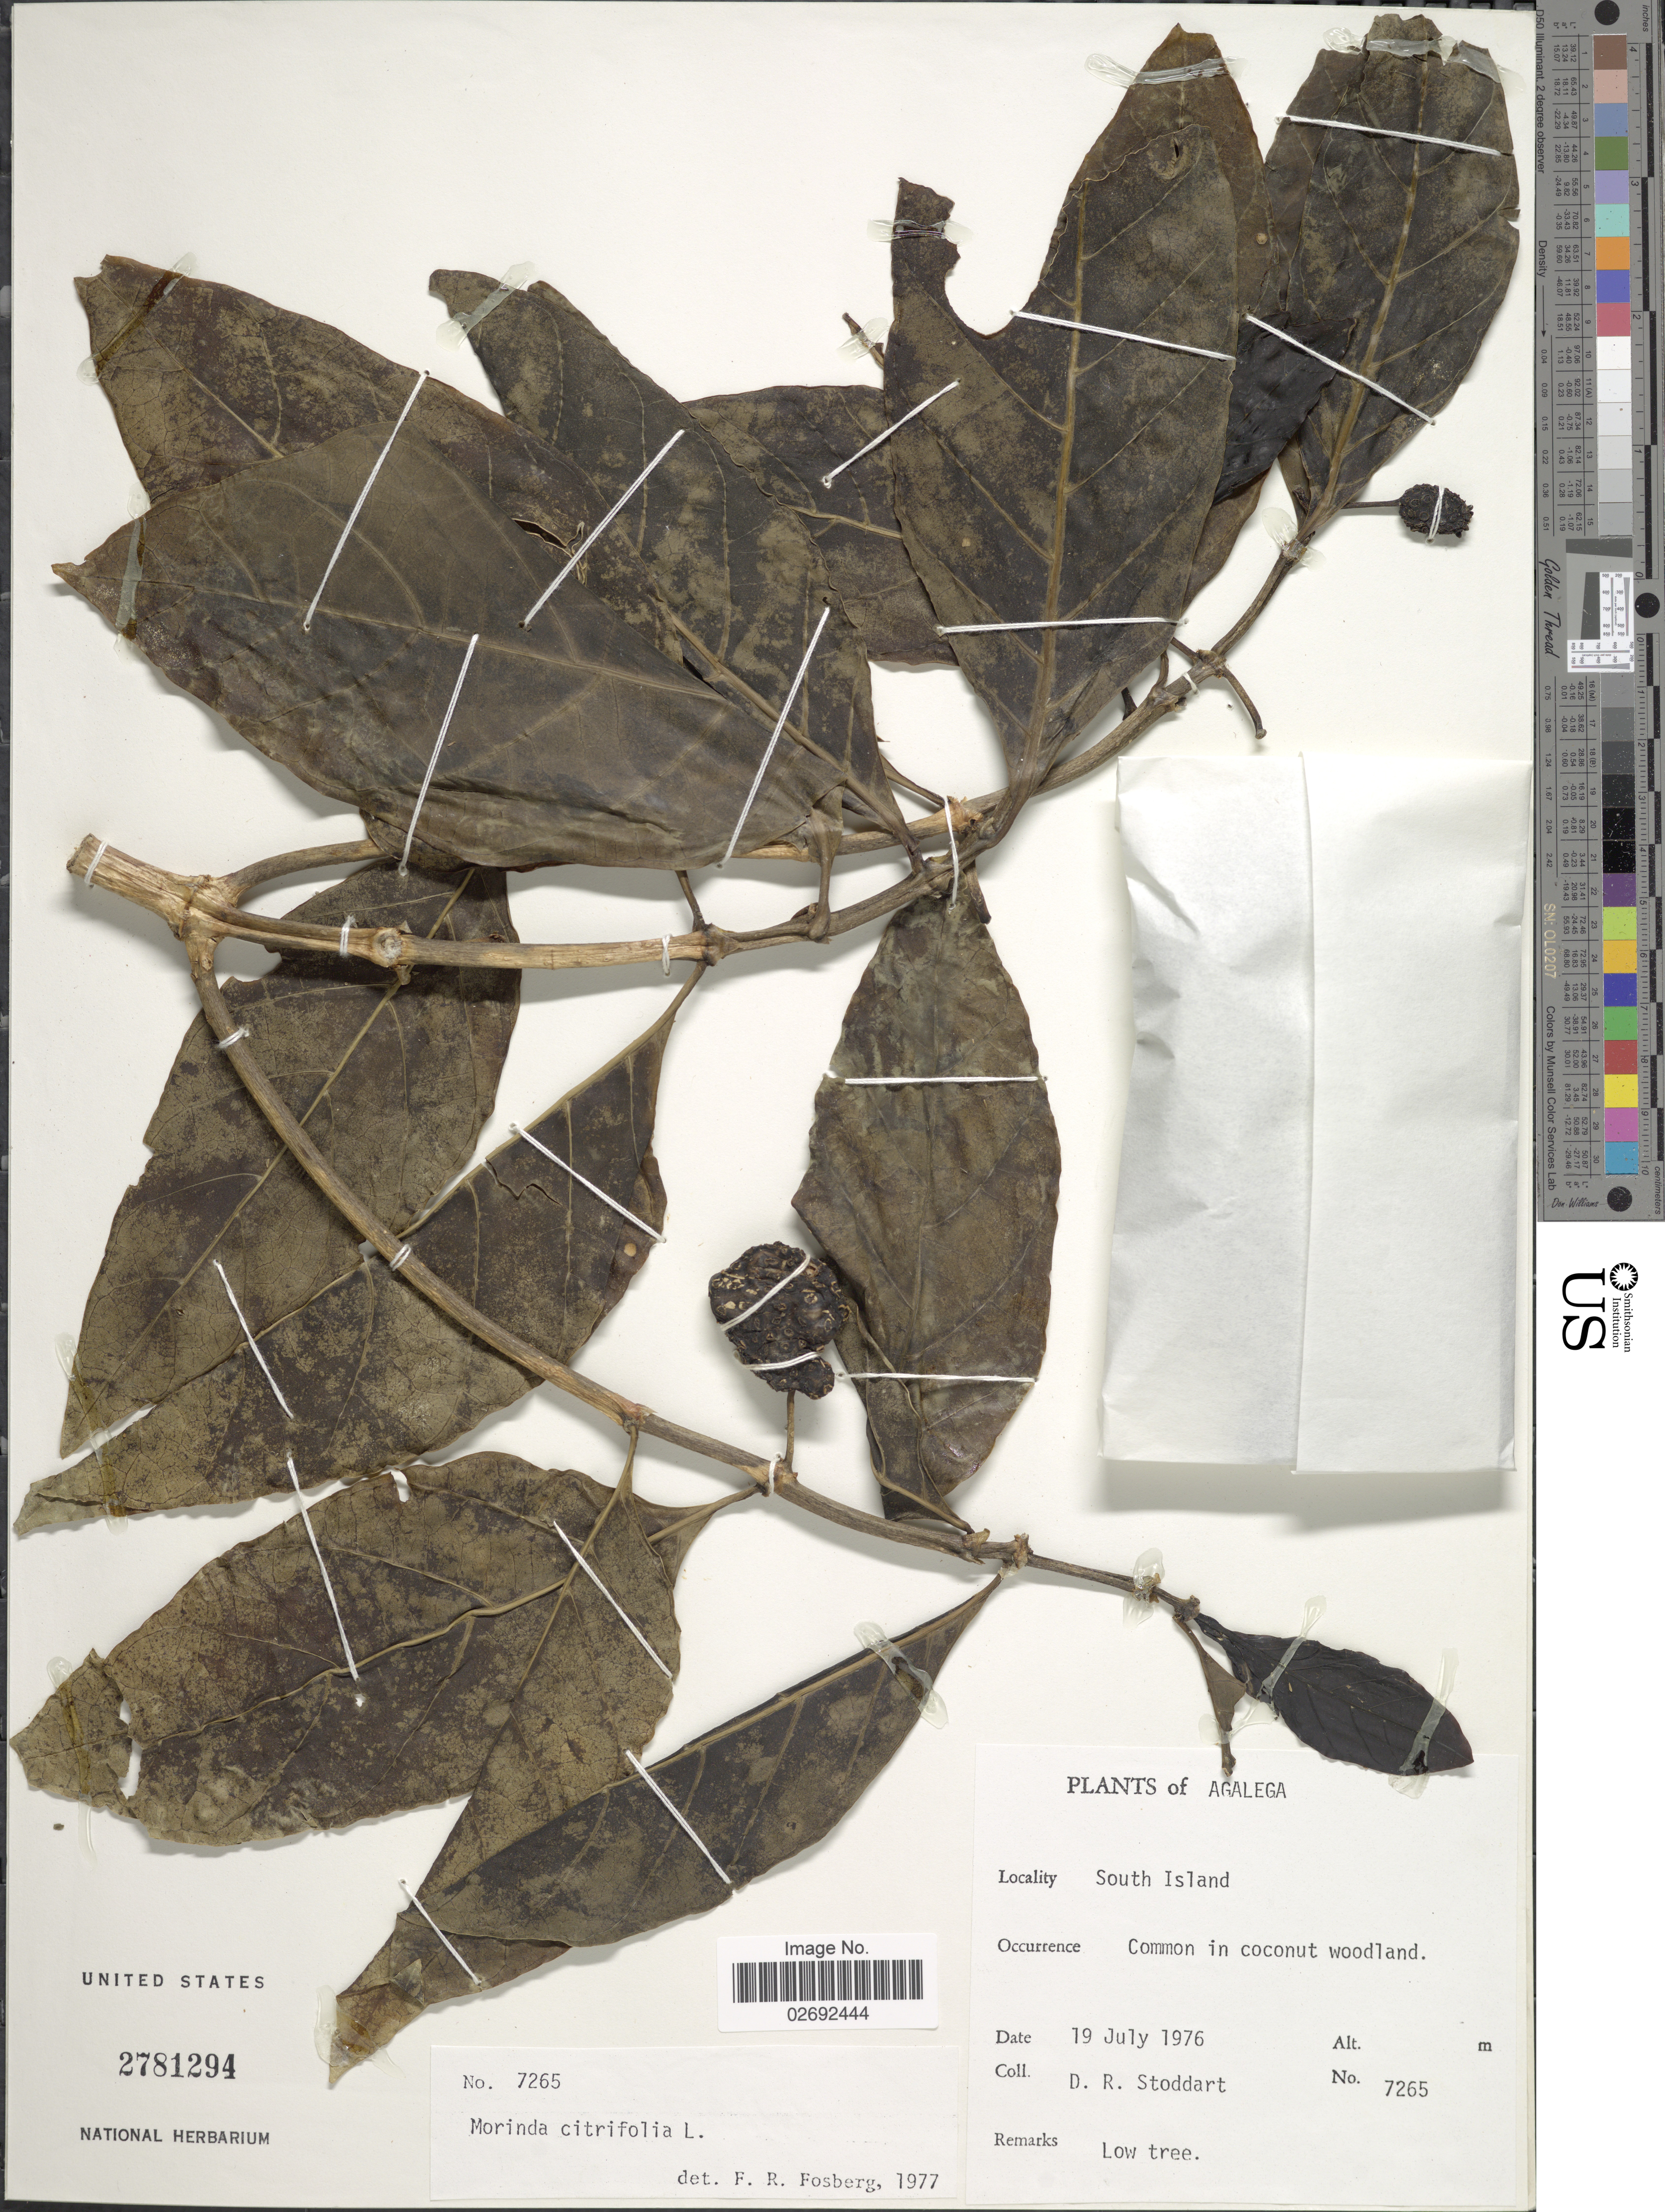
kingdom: Plantae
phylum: Tracheophyta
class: Magnoliopsida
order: Gentianales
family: Rubiaceae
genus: Morinda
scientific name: Morinda citrifolia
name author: L.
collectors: D. R. Stoddart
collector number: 7265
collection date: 1976-07-19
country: Mauritius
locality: Agalega. South Island.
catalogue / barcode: US 2781294